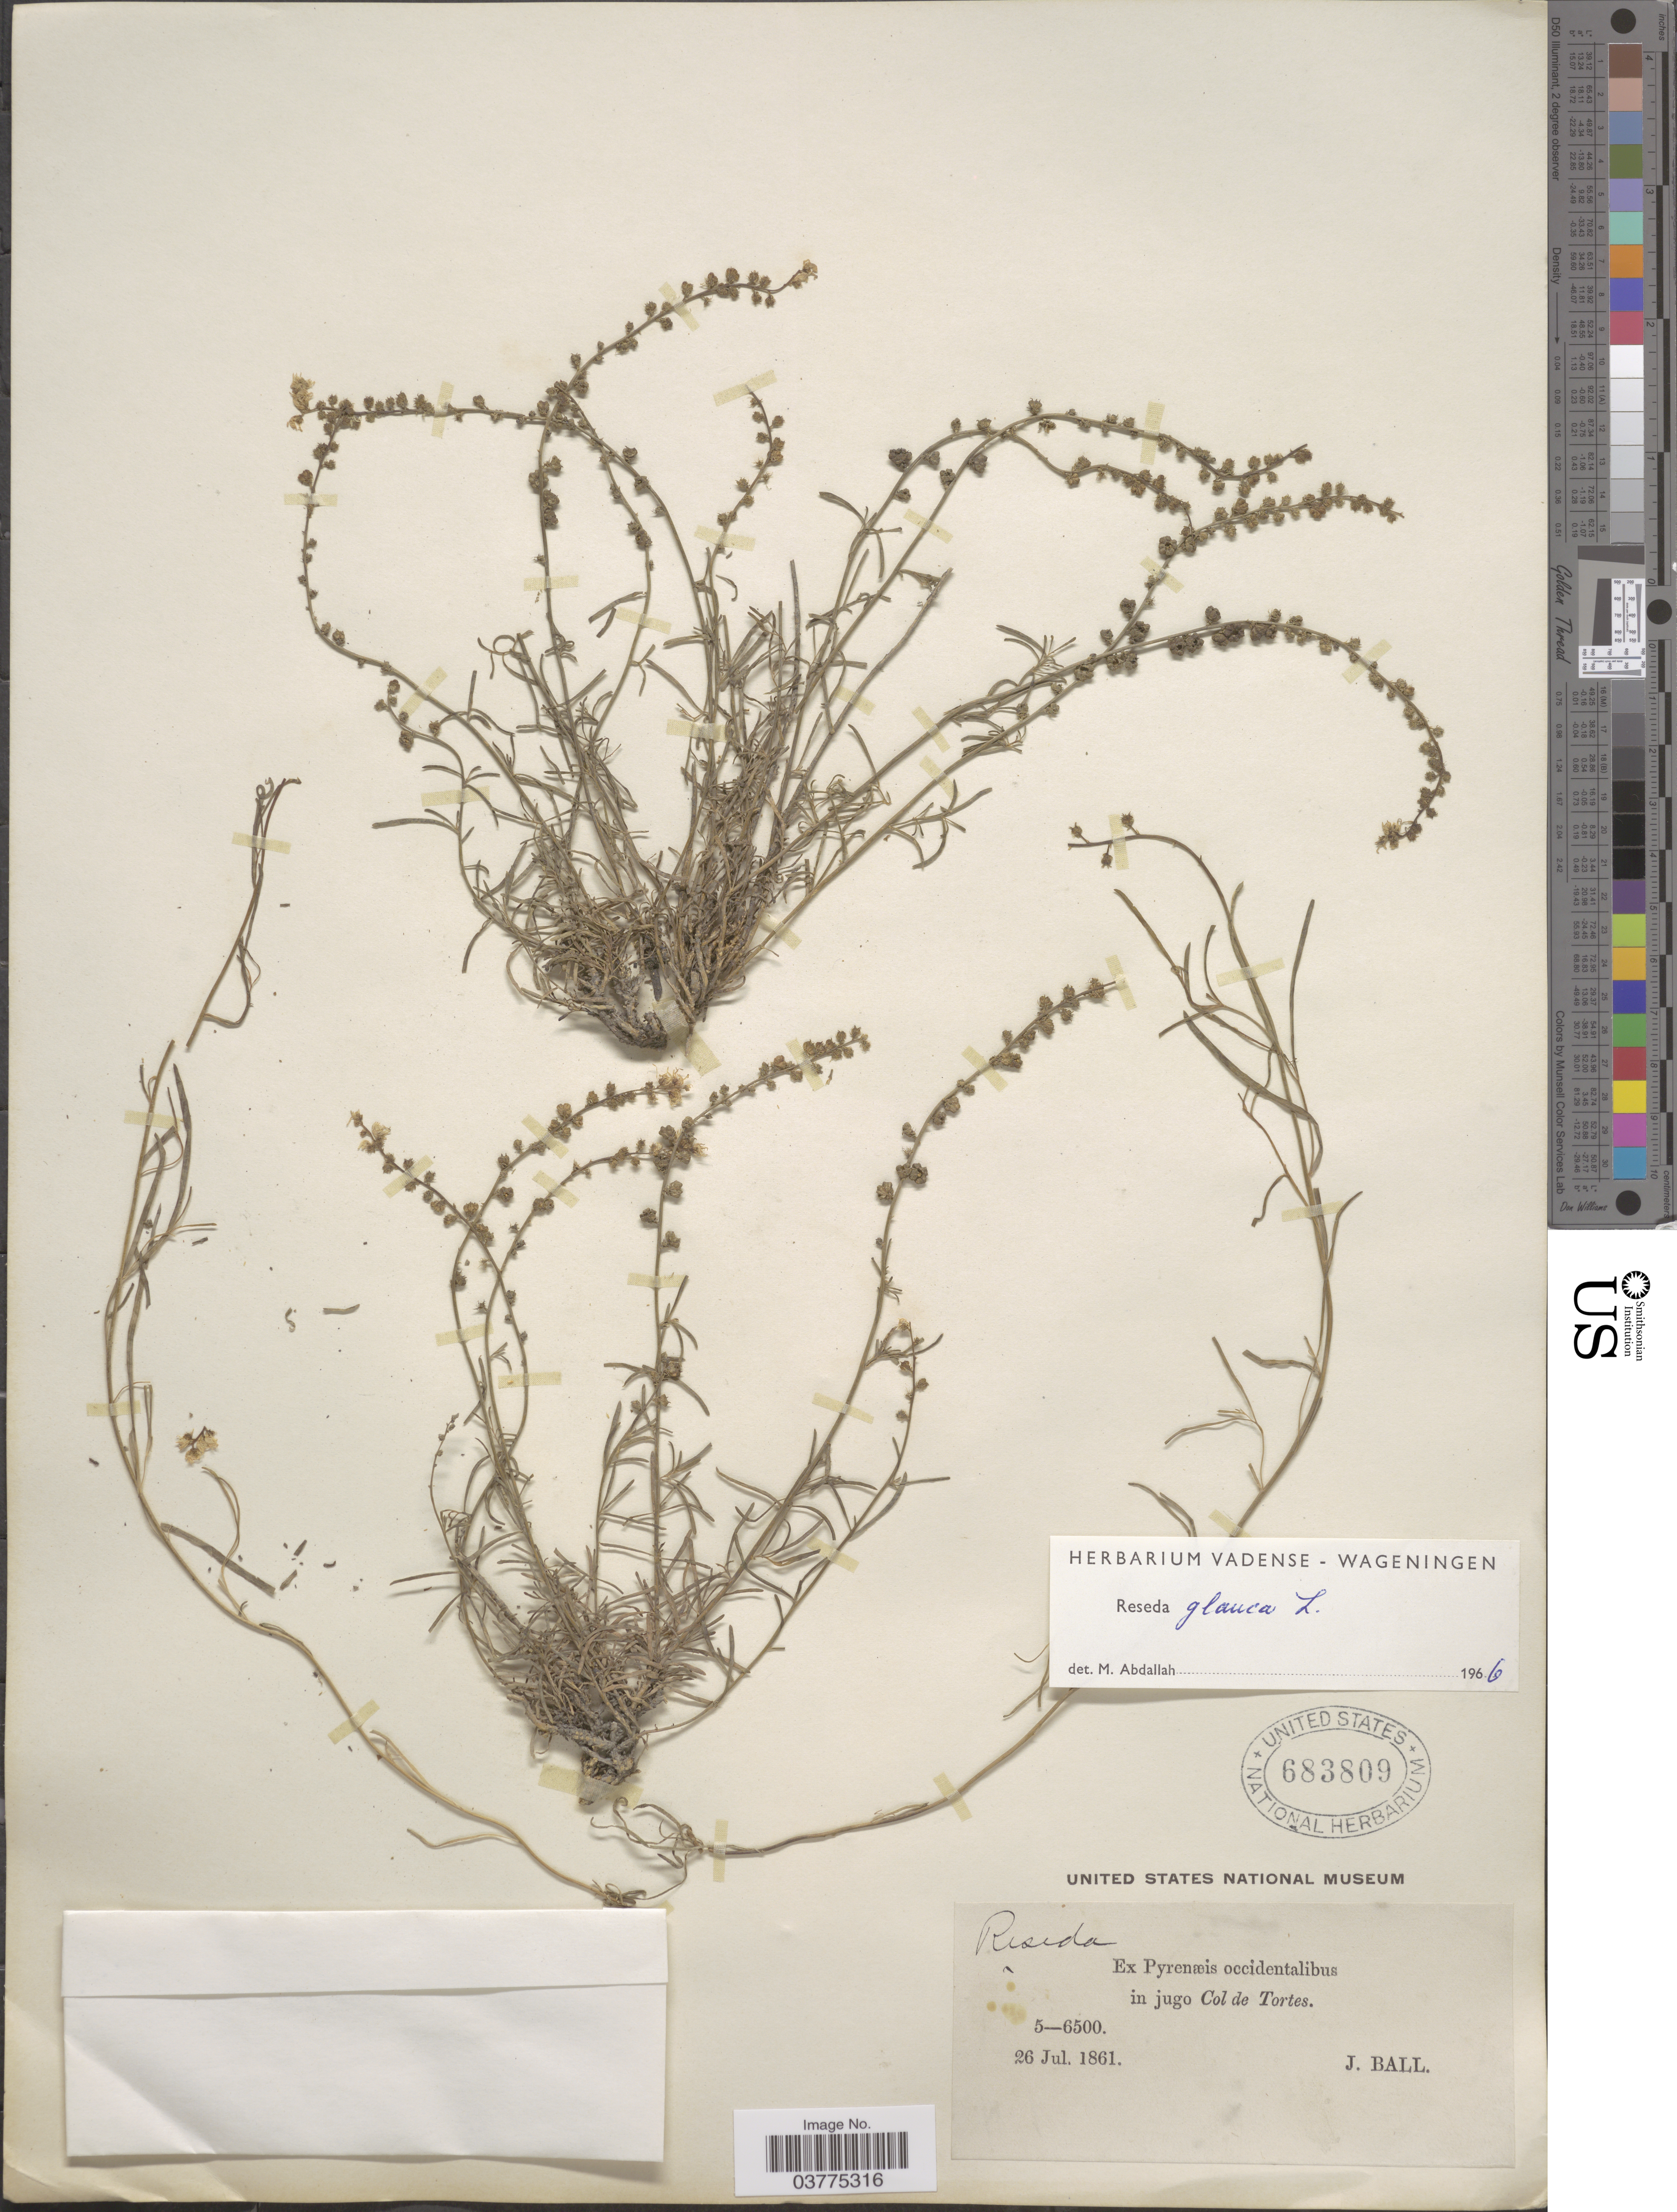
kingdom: Plantae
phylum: Tracheophyta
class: Magnoliopsida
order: Brassicales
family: Resedaceae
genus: Reseda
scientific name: Reseda glauca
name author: L.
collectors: J. Ball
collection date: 1861-07-26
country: France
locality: Ex Pyrenæis occidentalibus in jugo Col de Tortes.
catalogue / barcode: US 683809